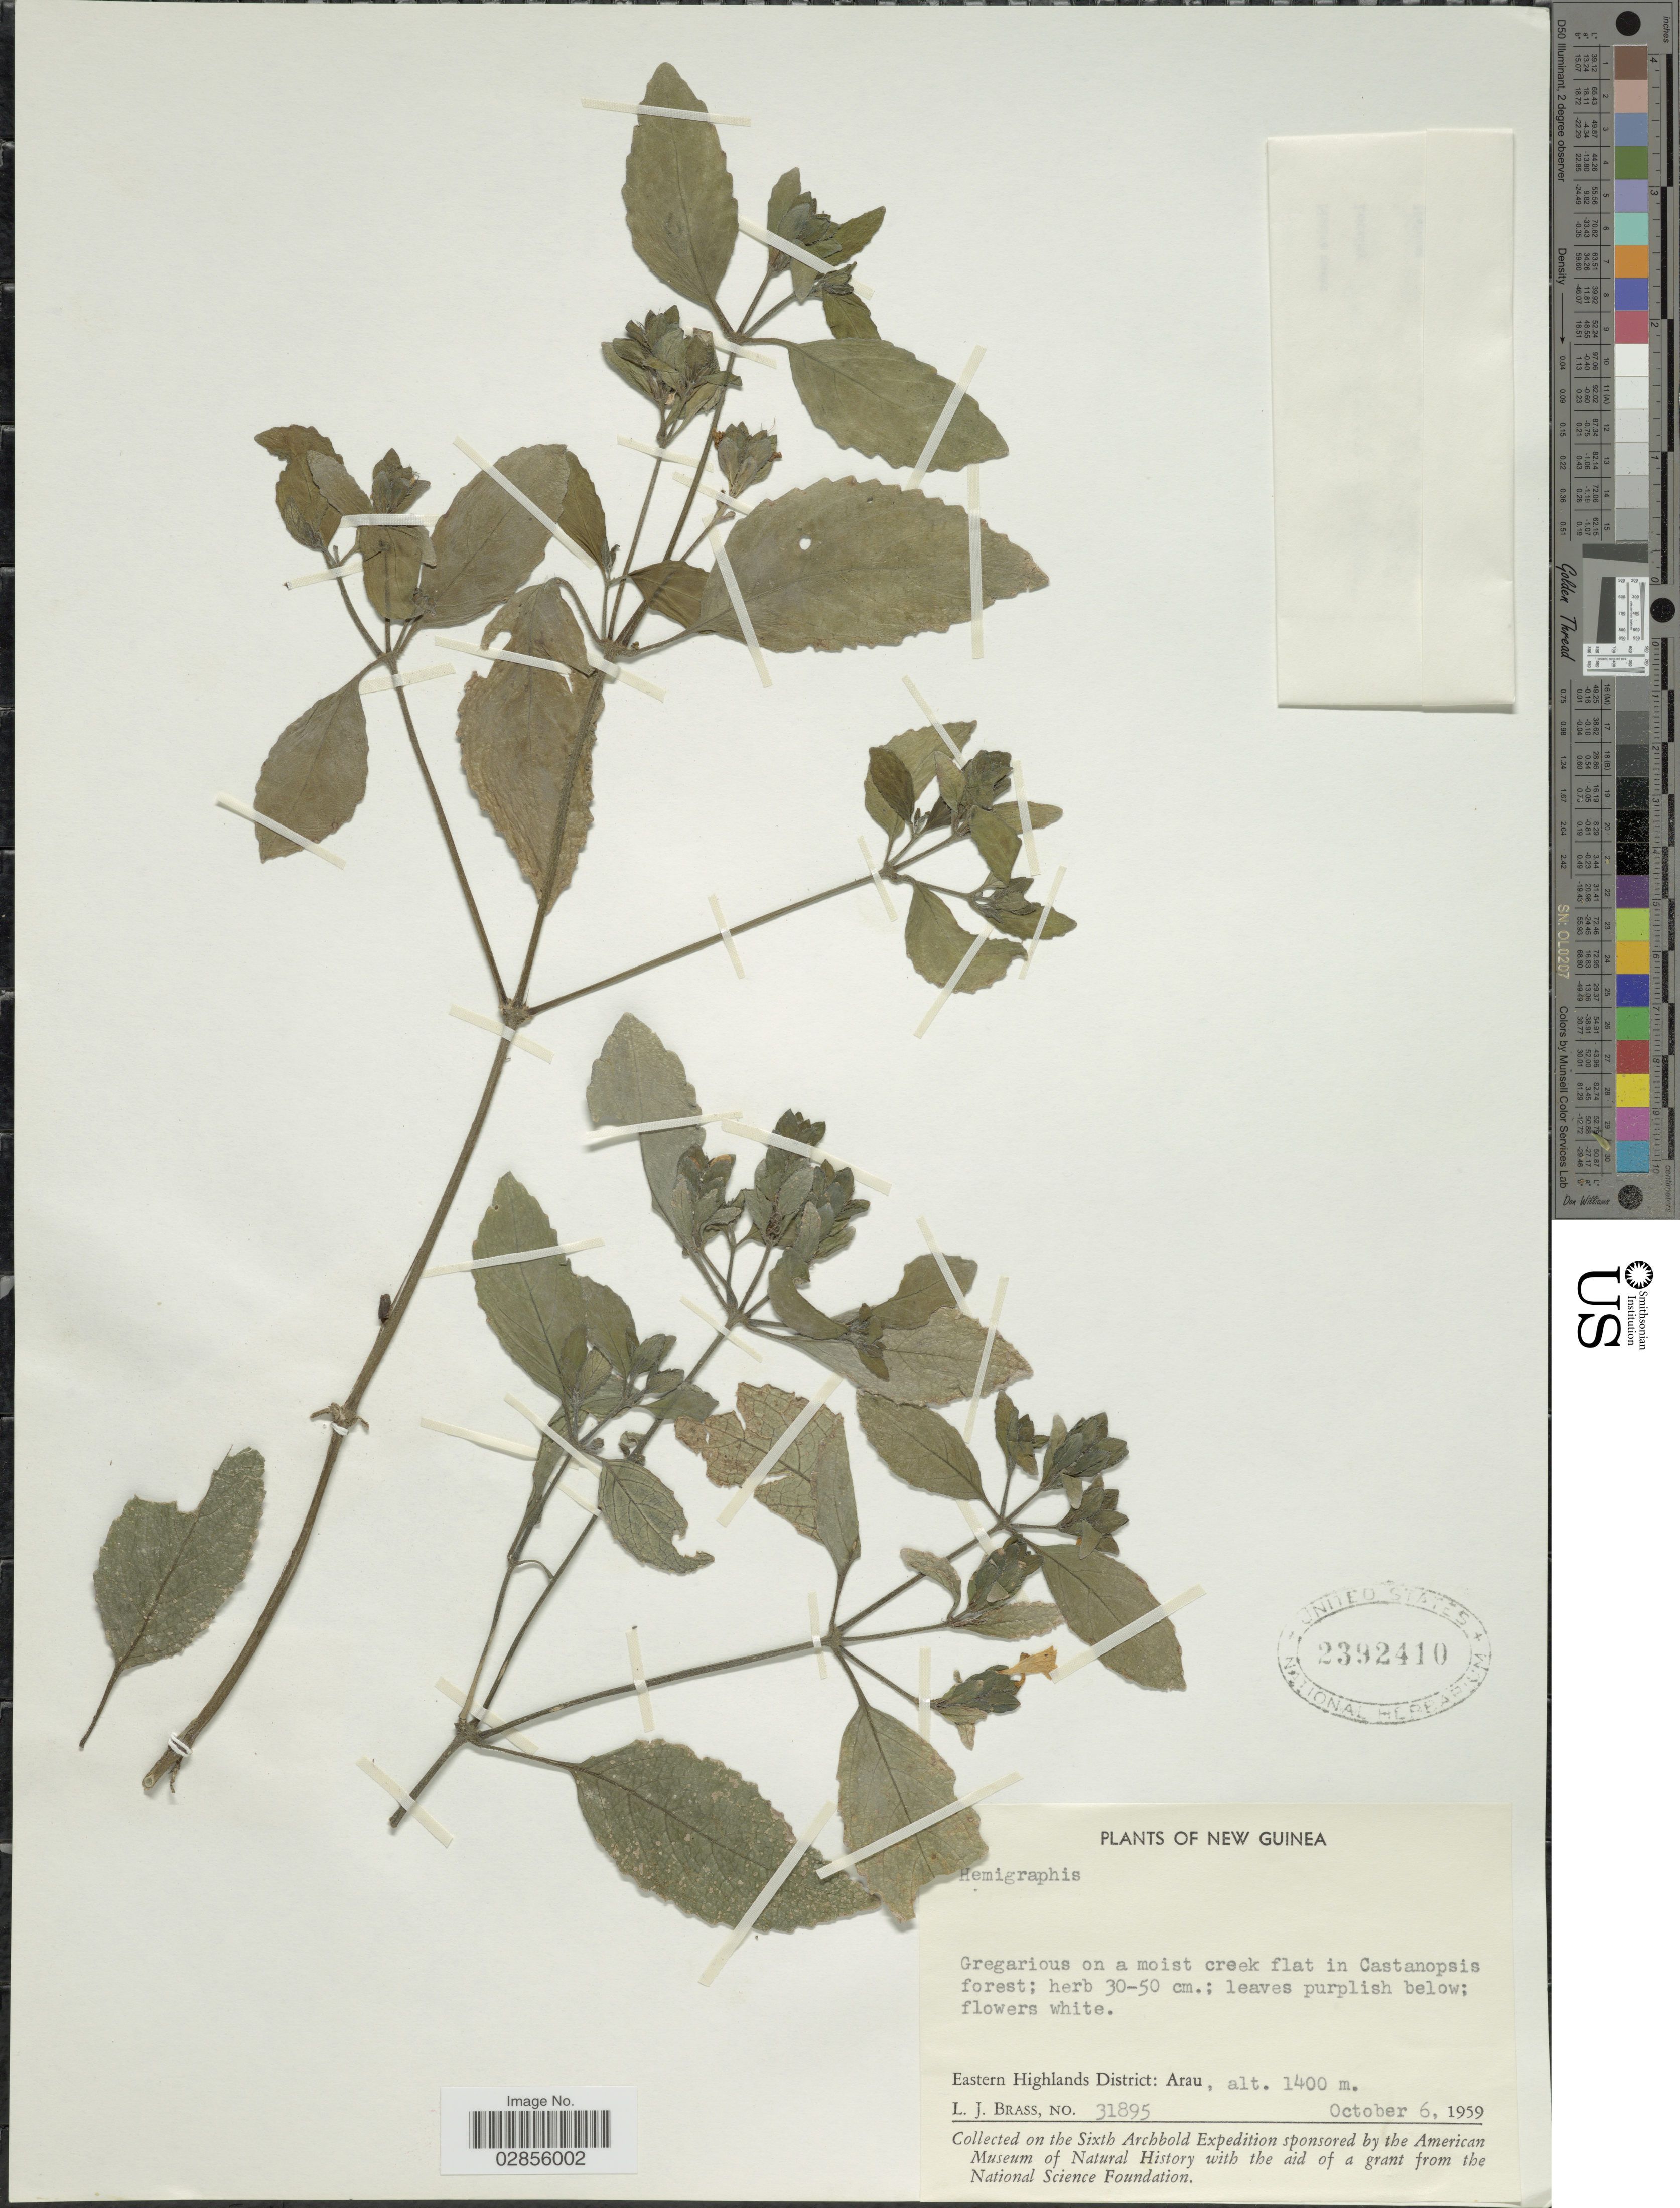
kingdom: Plantae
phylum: Tracheophyta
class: Magnoliopsida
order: Lamiales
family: Acanthaceae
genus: Strobilanthes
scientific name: Strobilanthes reptans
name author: (G. Forst.) Moylan ex Y.F. Deng & J.R.I. Wood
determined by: Wagner, W. L., (BOT), Smithsonian Institution - National Museum of Natural History (UNITED STATES)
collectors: L. J. Brass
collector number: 31895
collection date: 1959-10-06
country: Papua New Guinea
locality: New Guinea. Eastern Highlands District: Arau.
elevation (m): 1400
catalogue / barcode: US 2392410